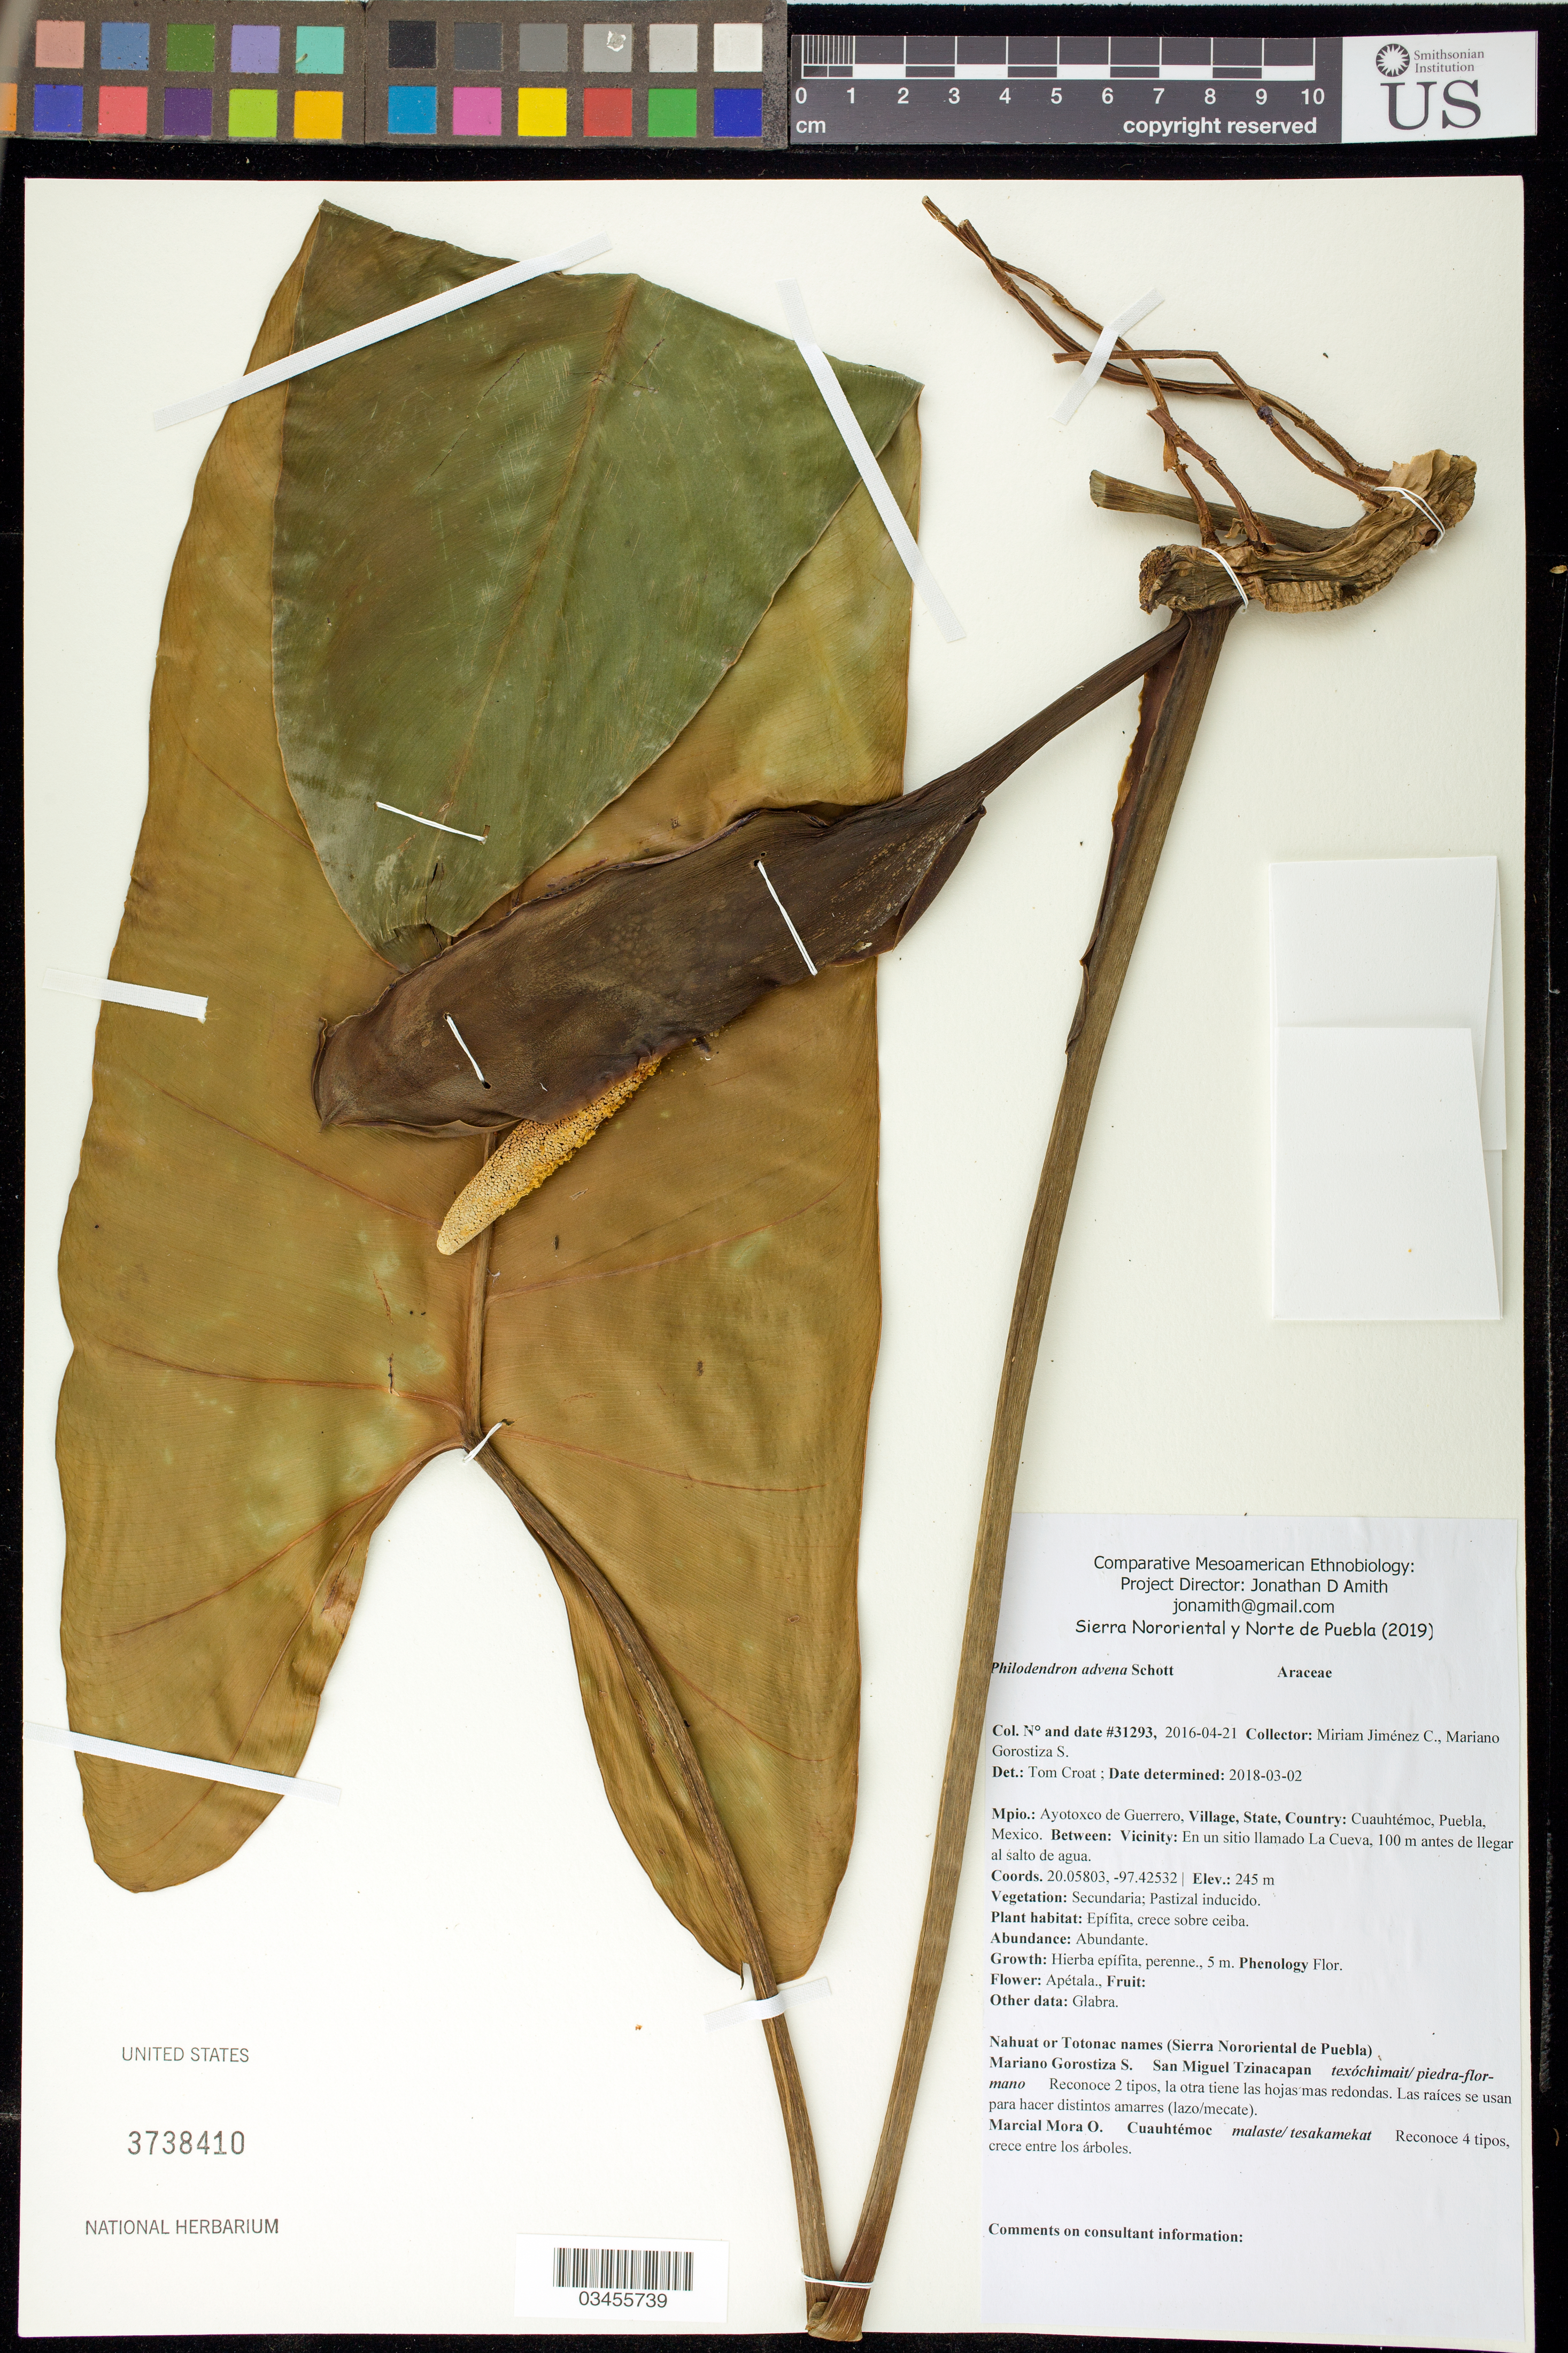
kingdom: Plantae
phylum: Tracheophyta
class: Liliopsida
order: Alismatales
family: Araceae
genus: Philodendron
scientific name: Philodendron sp.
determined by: Coombes, Allen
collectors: M. Jiménez Chimil & M. Gorostiza S.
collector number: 31293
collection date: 2016-04-21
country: México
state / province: Puebla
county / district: Ayotoxco de Guerrero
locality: PUEBLO: Cuauhtémoc; LOCALIDAD EXACTA: En un sitio llamado La Cueva, 100 m antes de llegar al salto de agua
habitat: Pastizal inducido | Epífito, crece sobre ceiba.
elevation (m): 245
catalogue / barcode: US 3738410